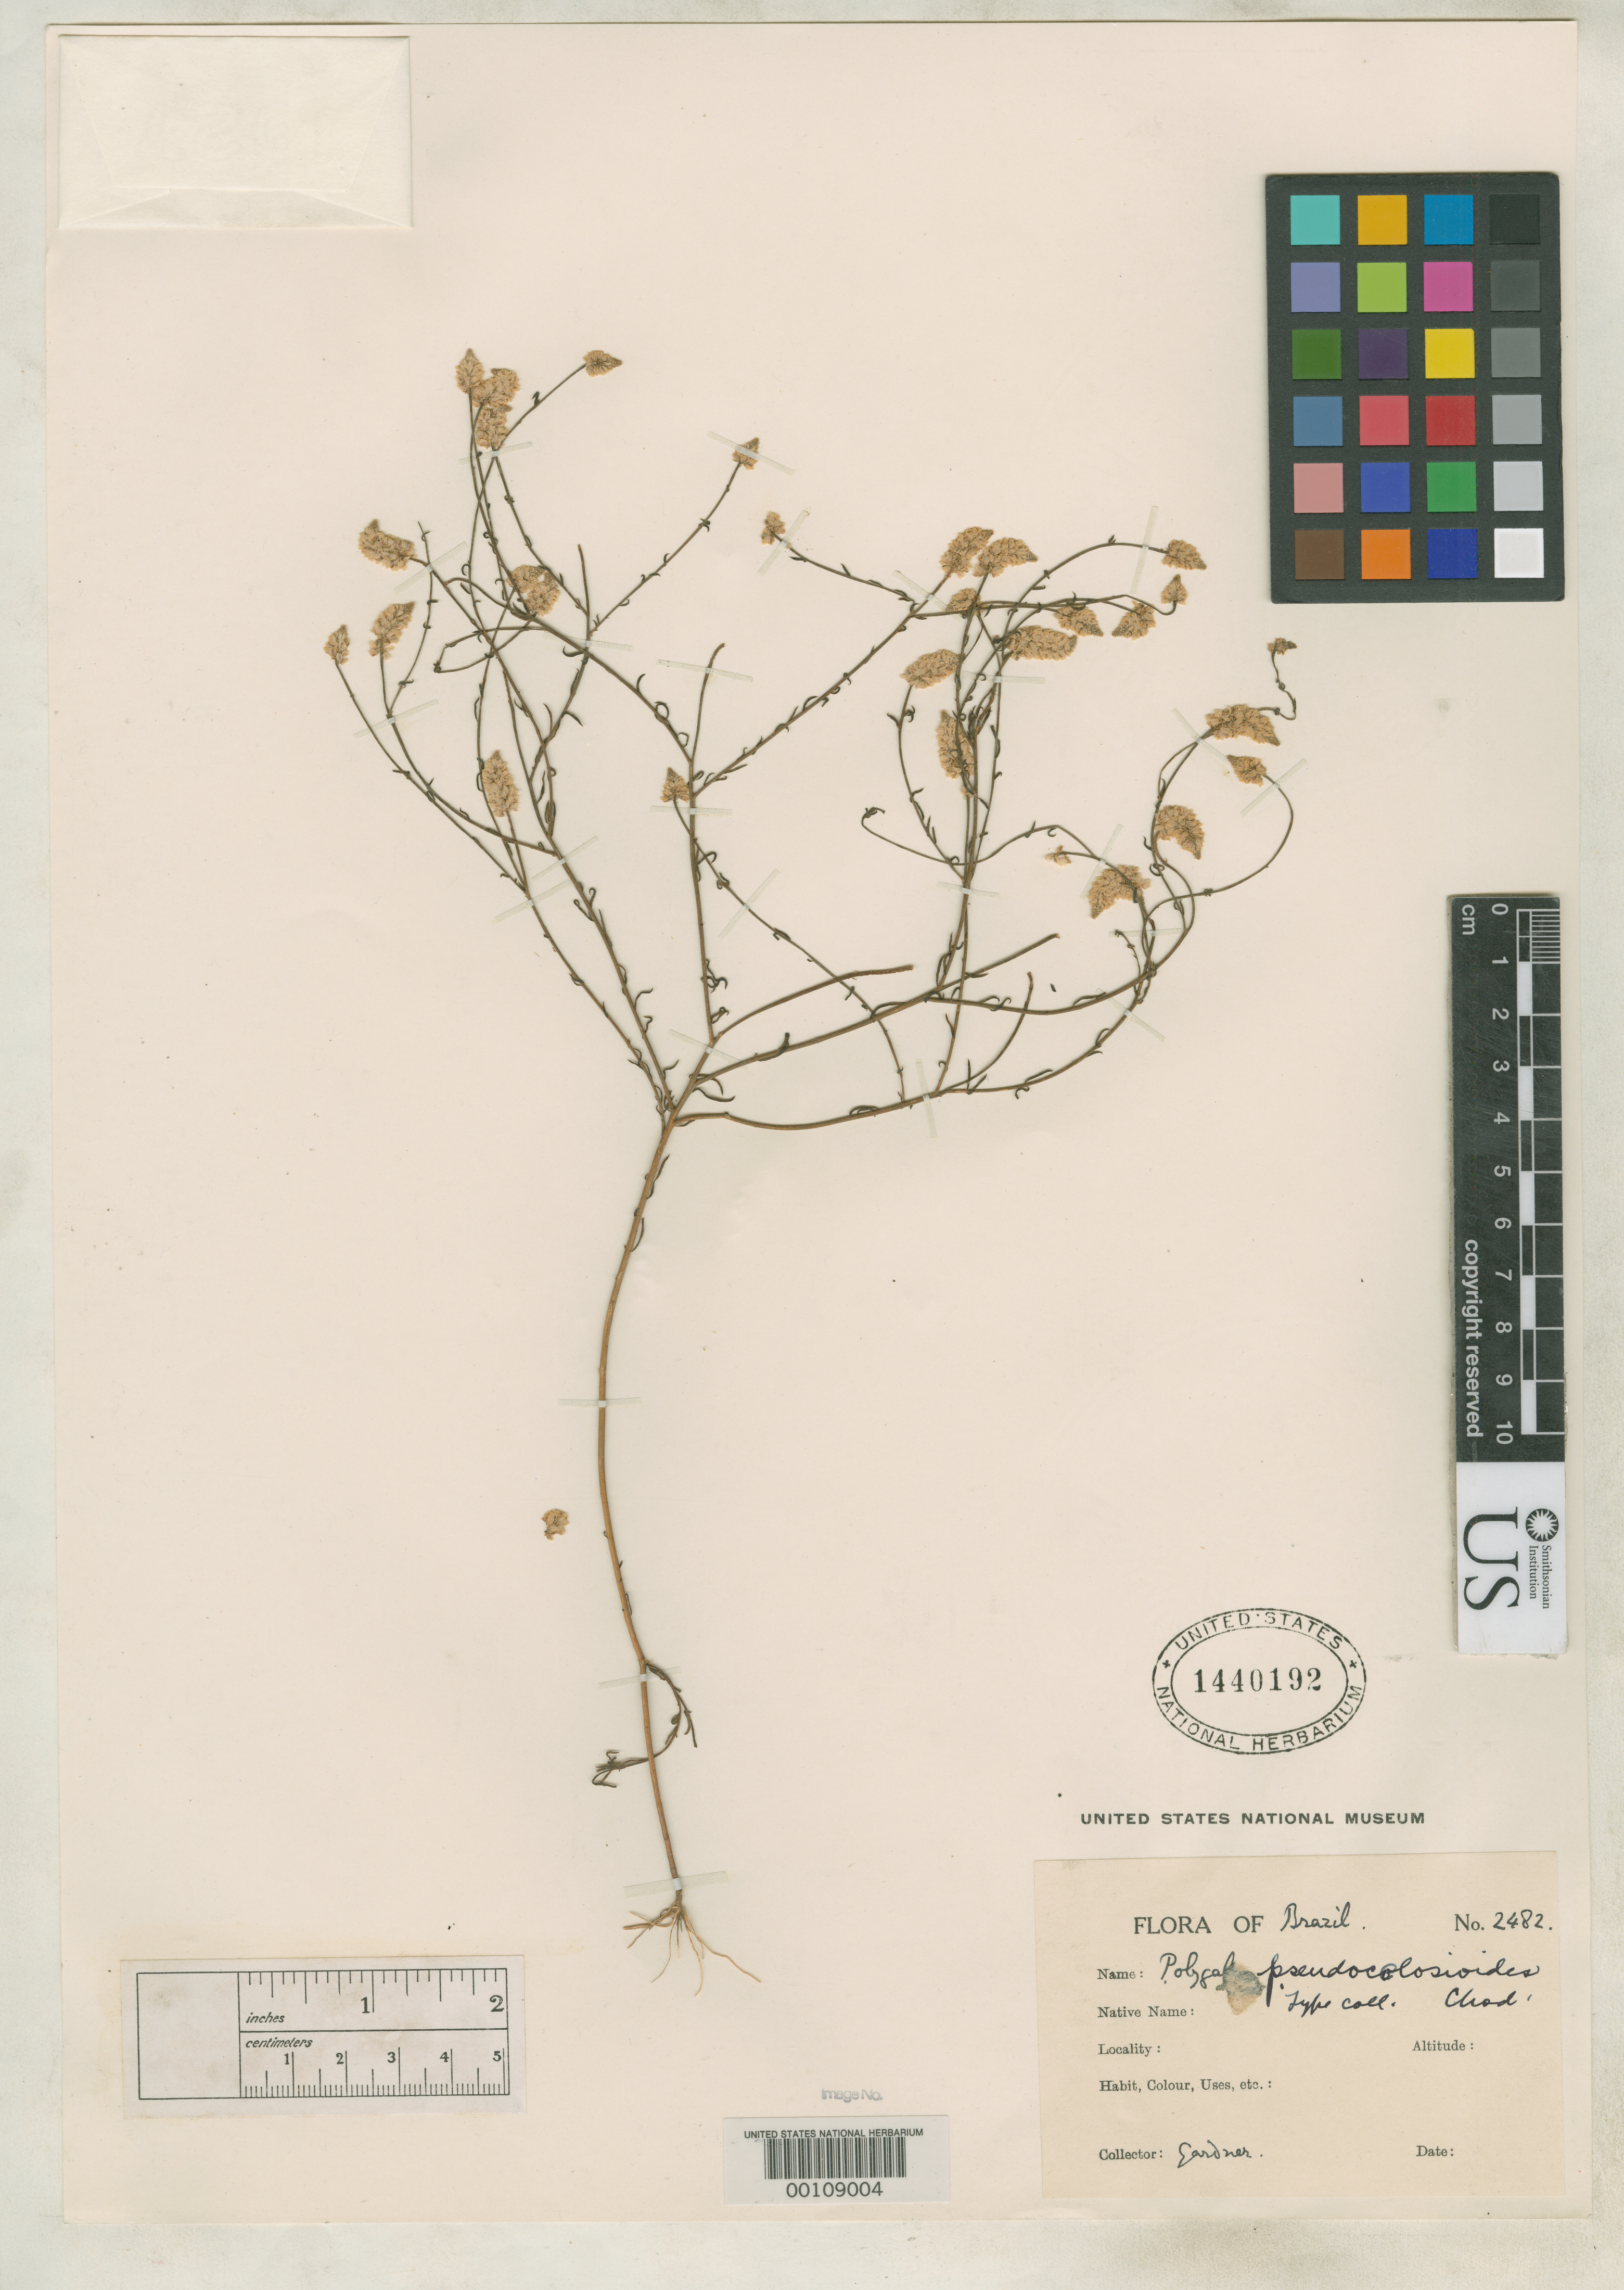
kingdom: Plantae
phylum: Tracheophyta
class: Magnoliopsida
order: Fabales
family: Polygalaceae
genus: Polygala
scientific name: Polygala pseudocoelosioides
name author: Chodat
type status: Type Collection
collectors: G. Gardner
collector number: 2482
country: Brazil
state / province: Minas Gerais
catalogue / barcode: US 1440192